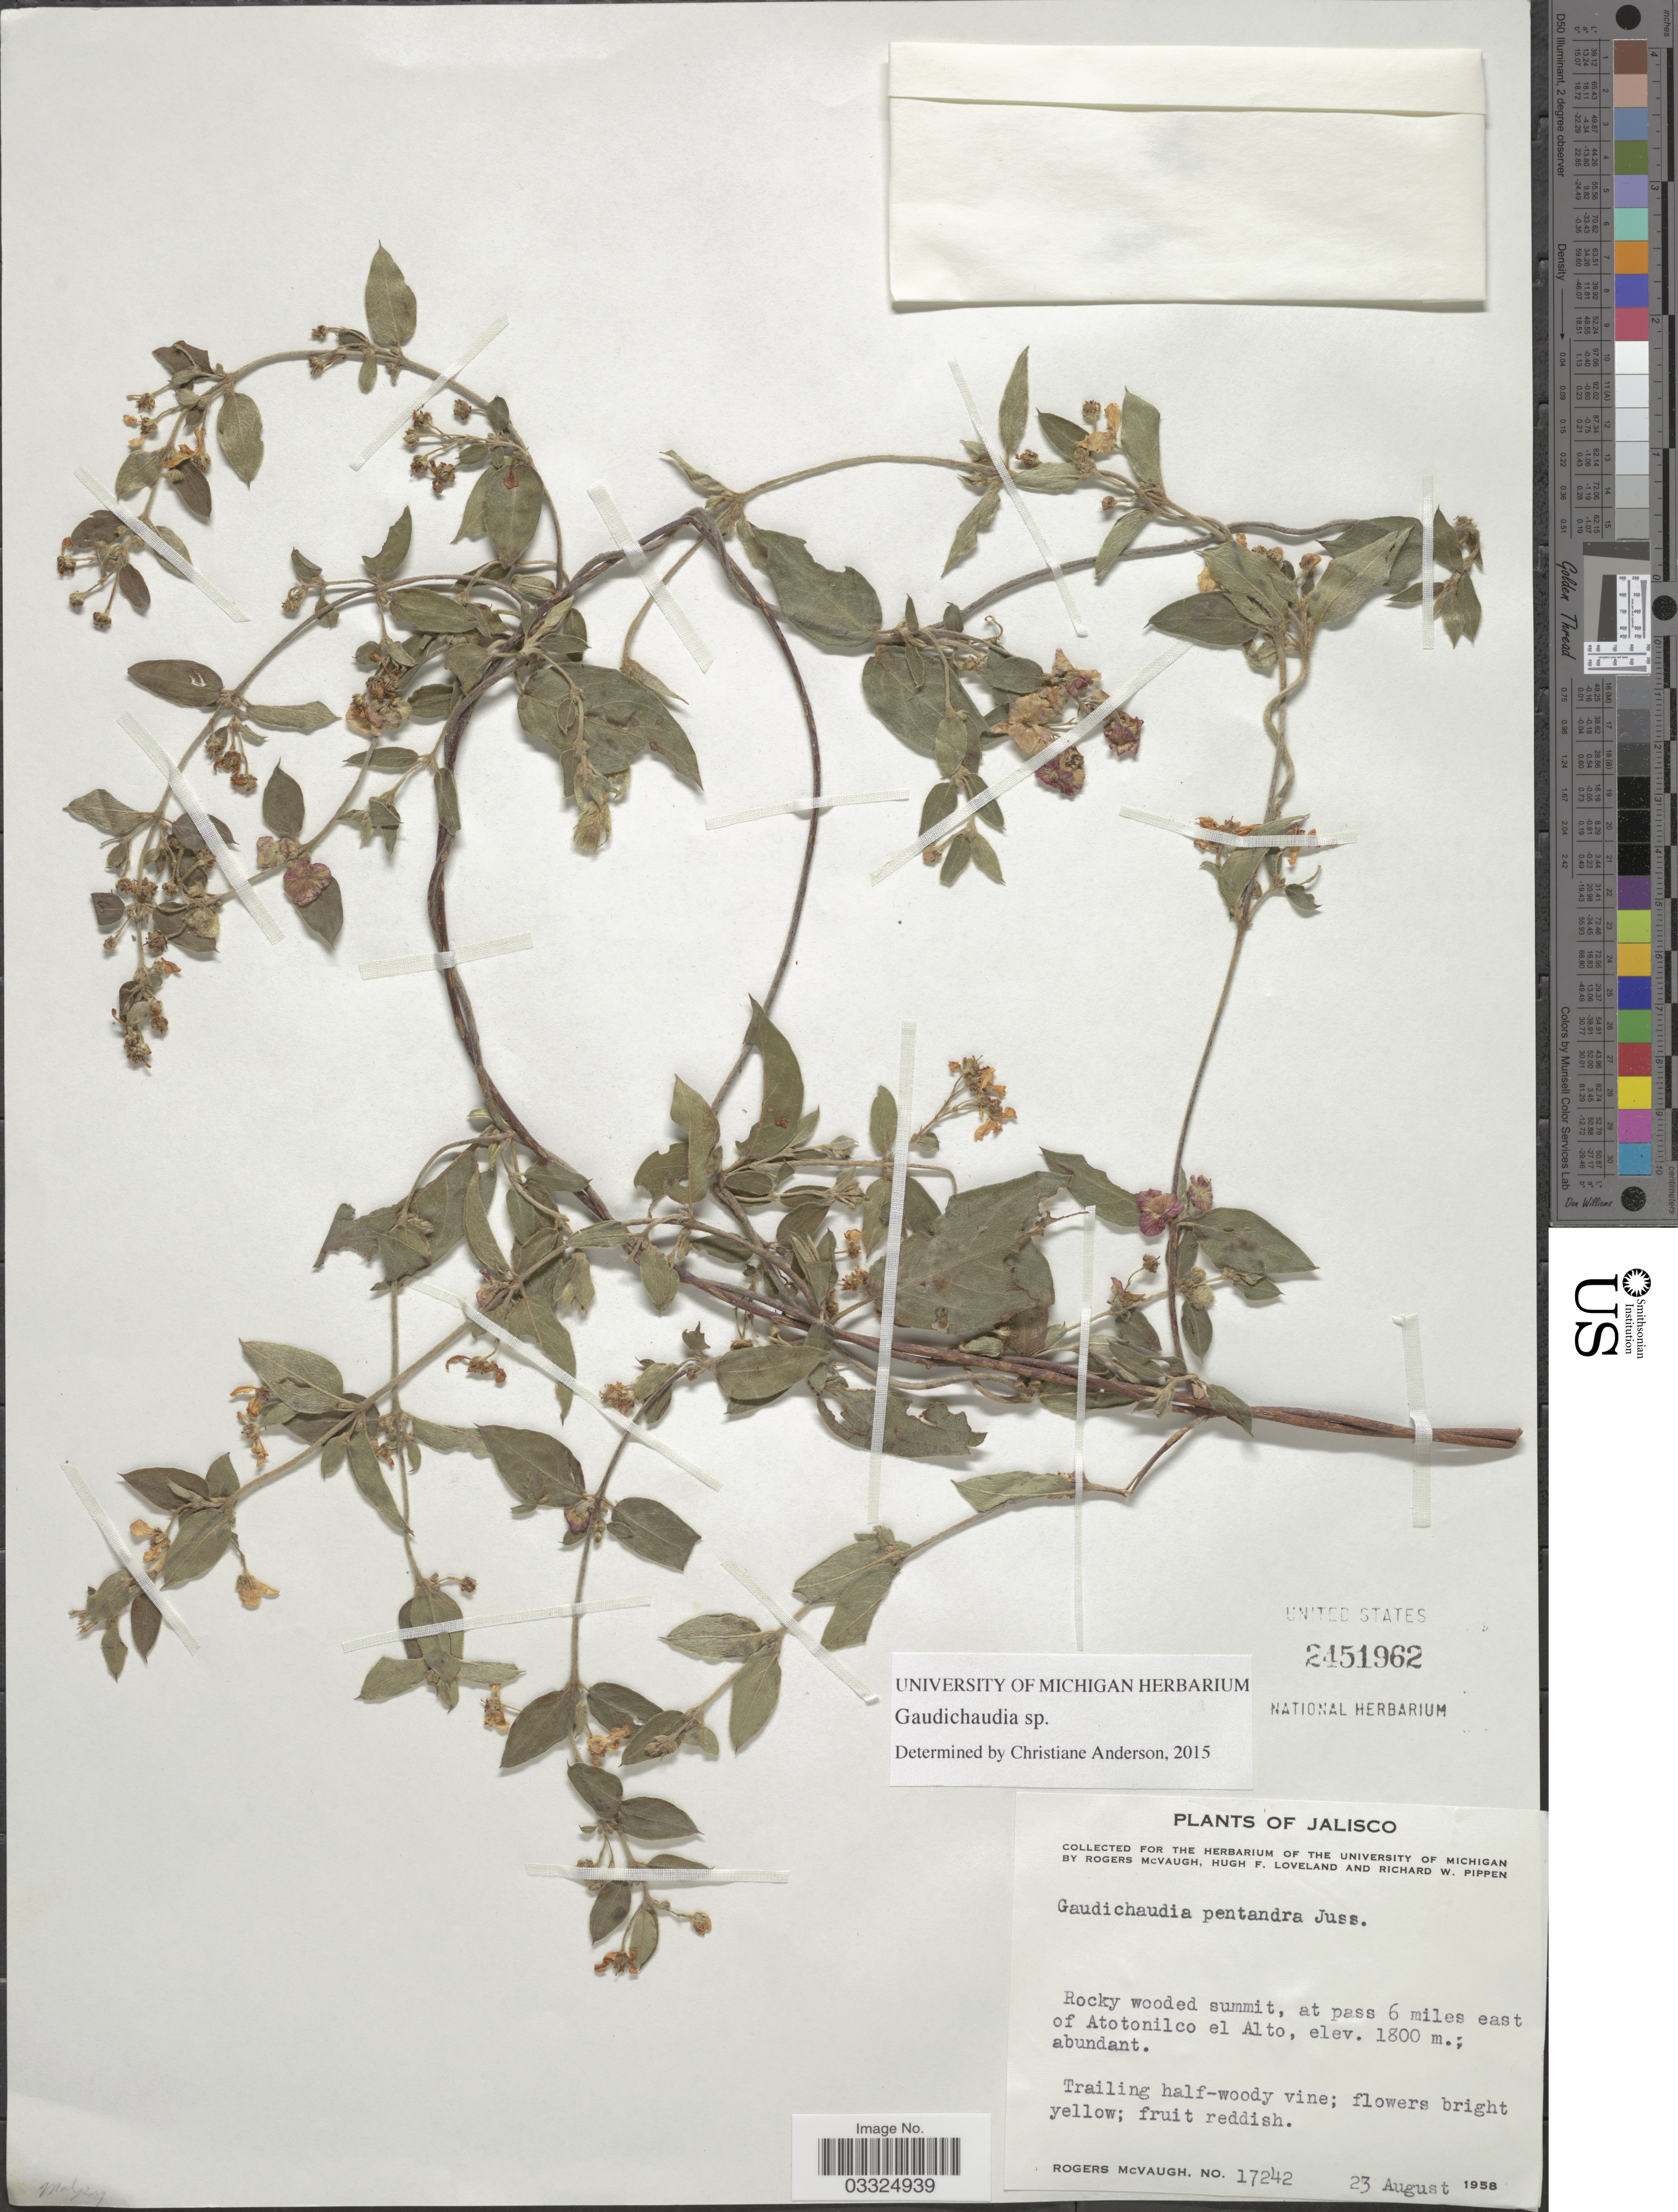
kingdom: Plantae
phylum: Tracheophyta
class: Magnoliopsida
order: Malpighiales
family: Malpighiaceae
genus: Gaudichaudia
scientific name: Gaudichaudia sp.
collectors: R. McVaugh, H. Loveland & R. W. Pippen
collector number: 17242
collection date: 1958-08-23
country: Mexico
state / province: Jalisco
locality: Rocky wooded summit, at pass 6 miles east of Atotonilco el Alto.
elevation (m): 1800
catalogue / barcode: US 2451962